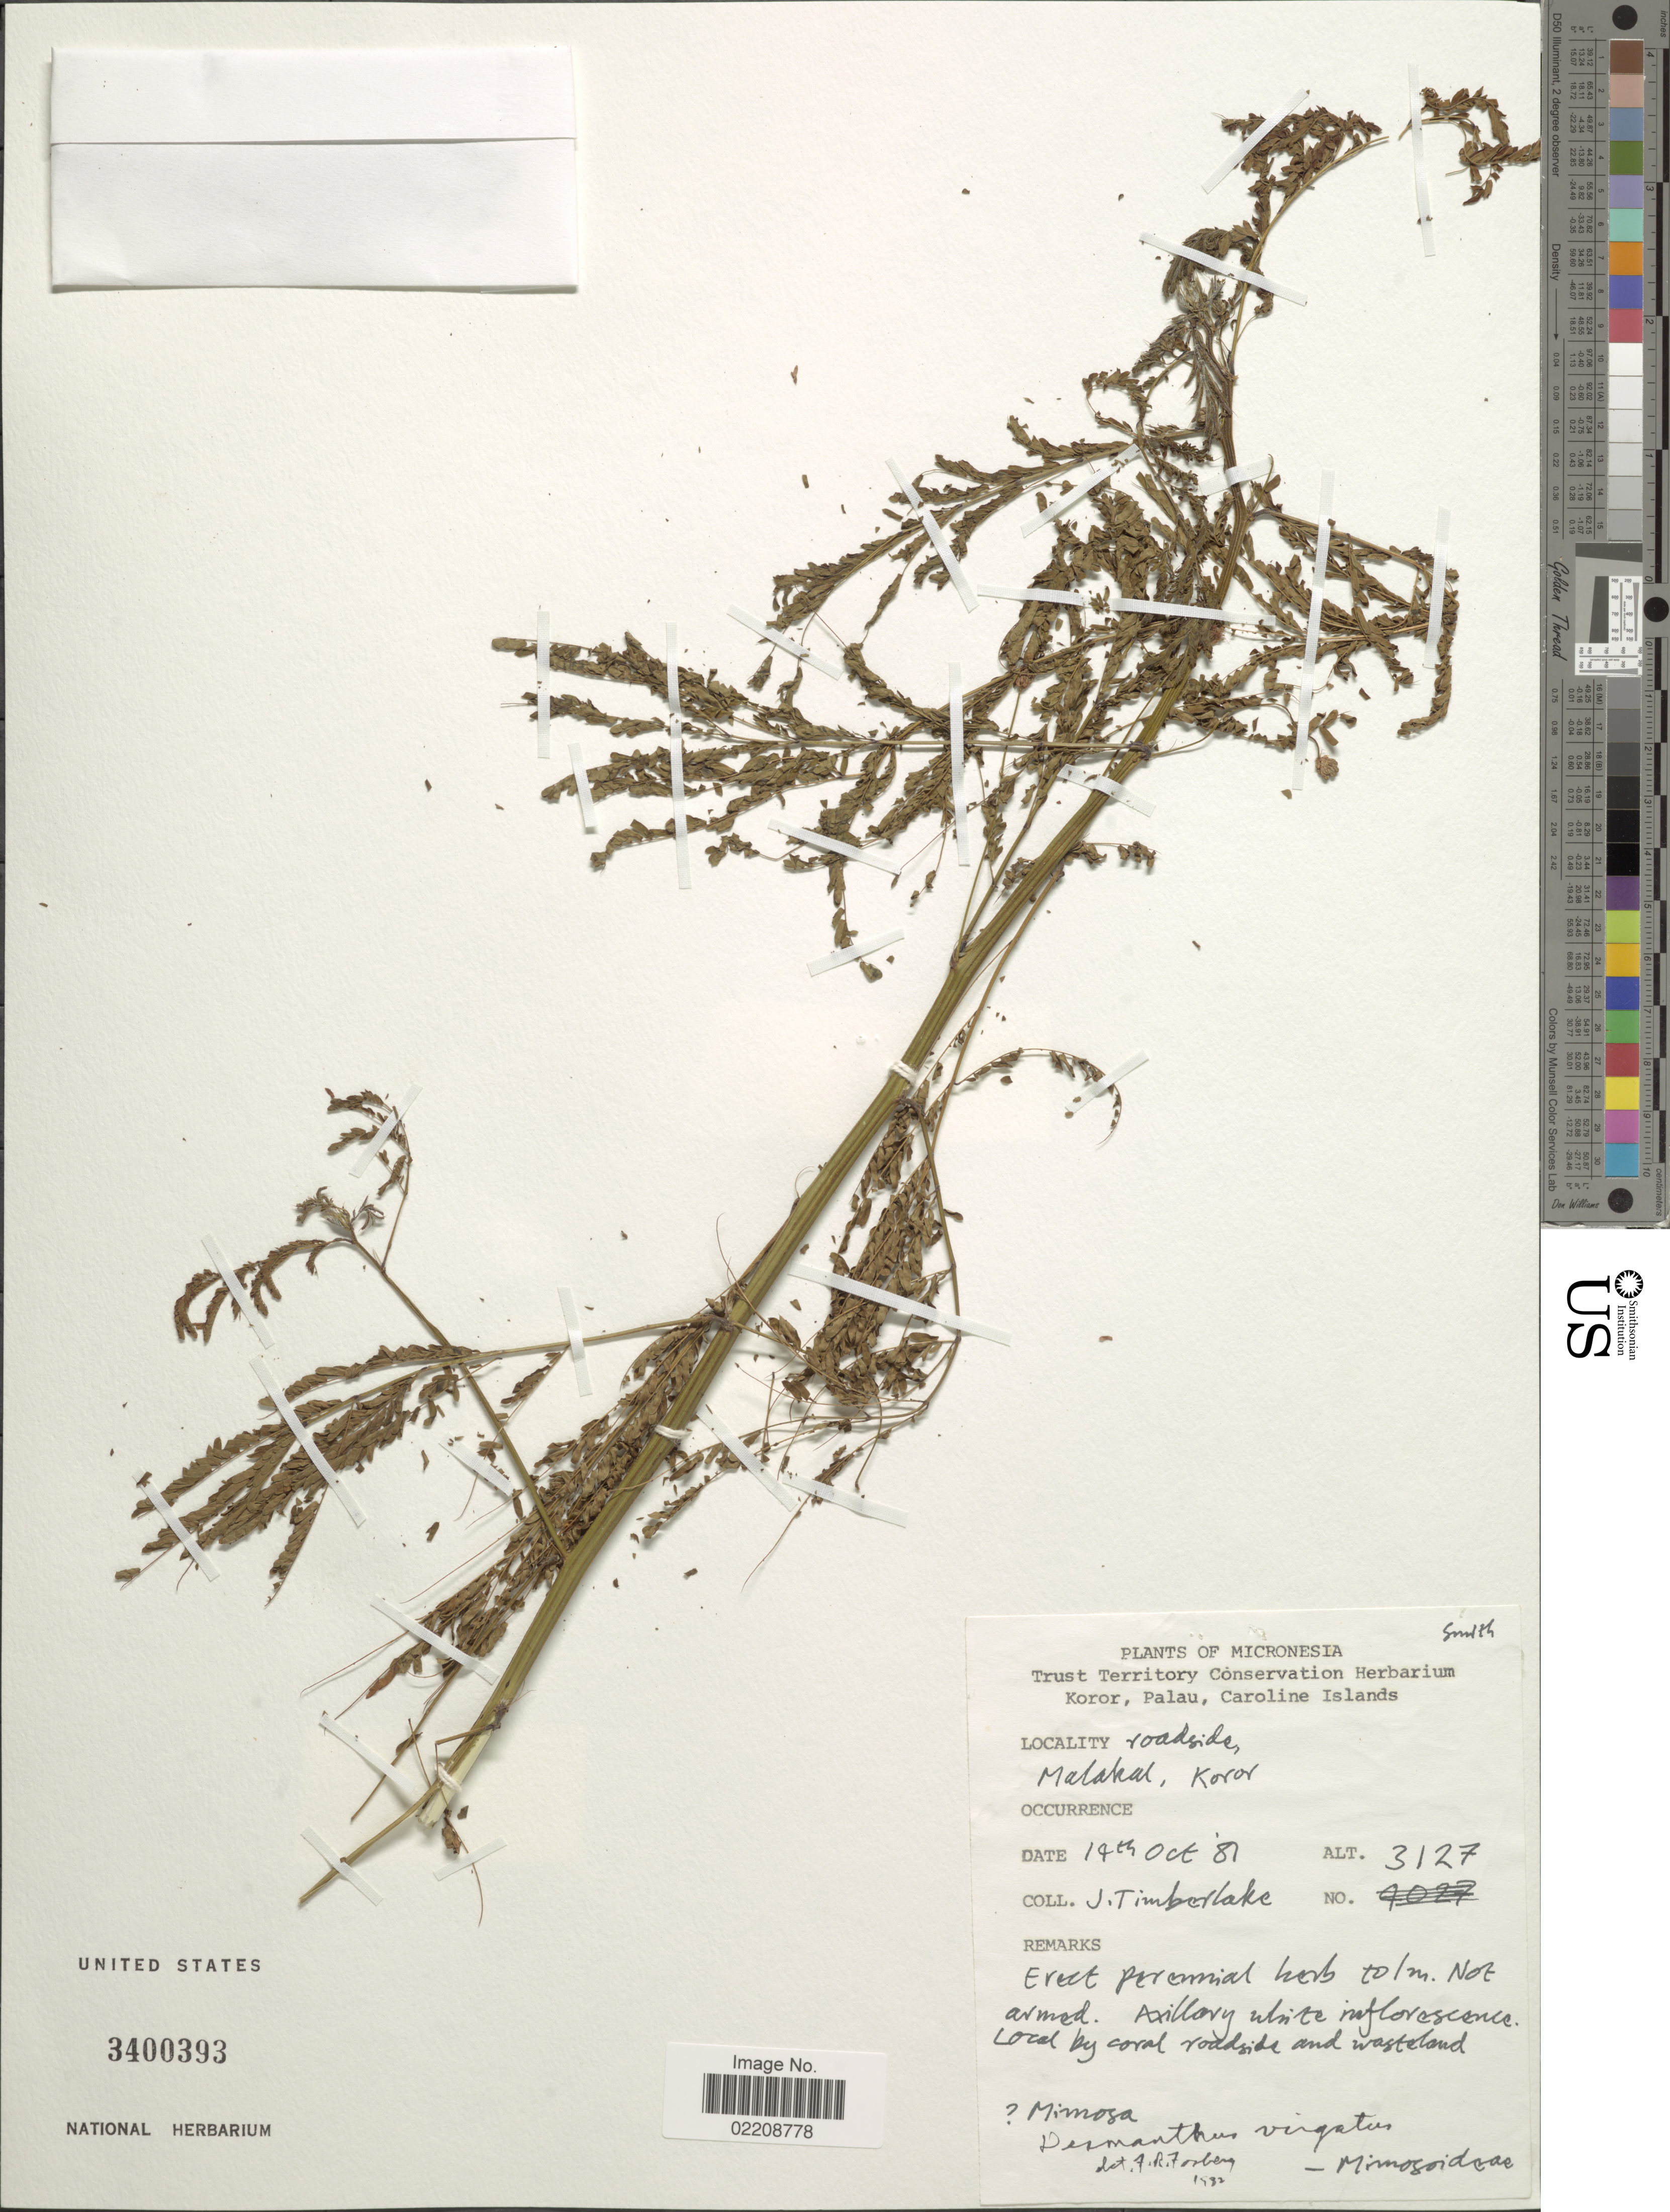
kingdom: Plantae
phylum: Tracheophyta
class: Magnoliopsida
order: Fabales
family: Fabaceae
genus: Desmanthus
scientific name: Desmanthus pernambucanus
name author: (L.) Thell.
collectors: J. Timberlake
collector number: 3127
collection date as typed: Transcribed d/m/y: 14/10/81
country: Palau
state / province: Koror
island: Ngemelachel [Malakal]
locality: Micronesia, Malakal, Koror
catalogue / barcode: US 3400393